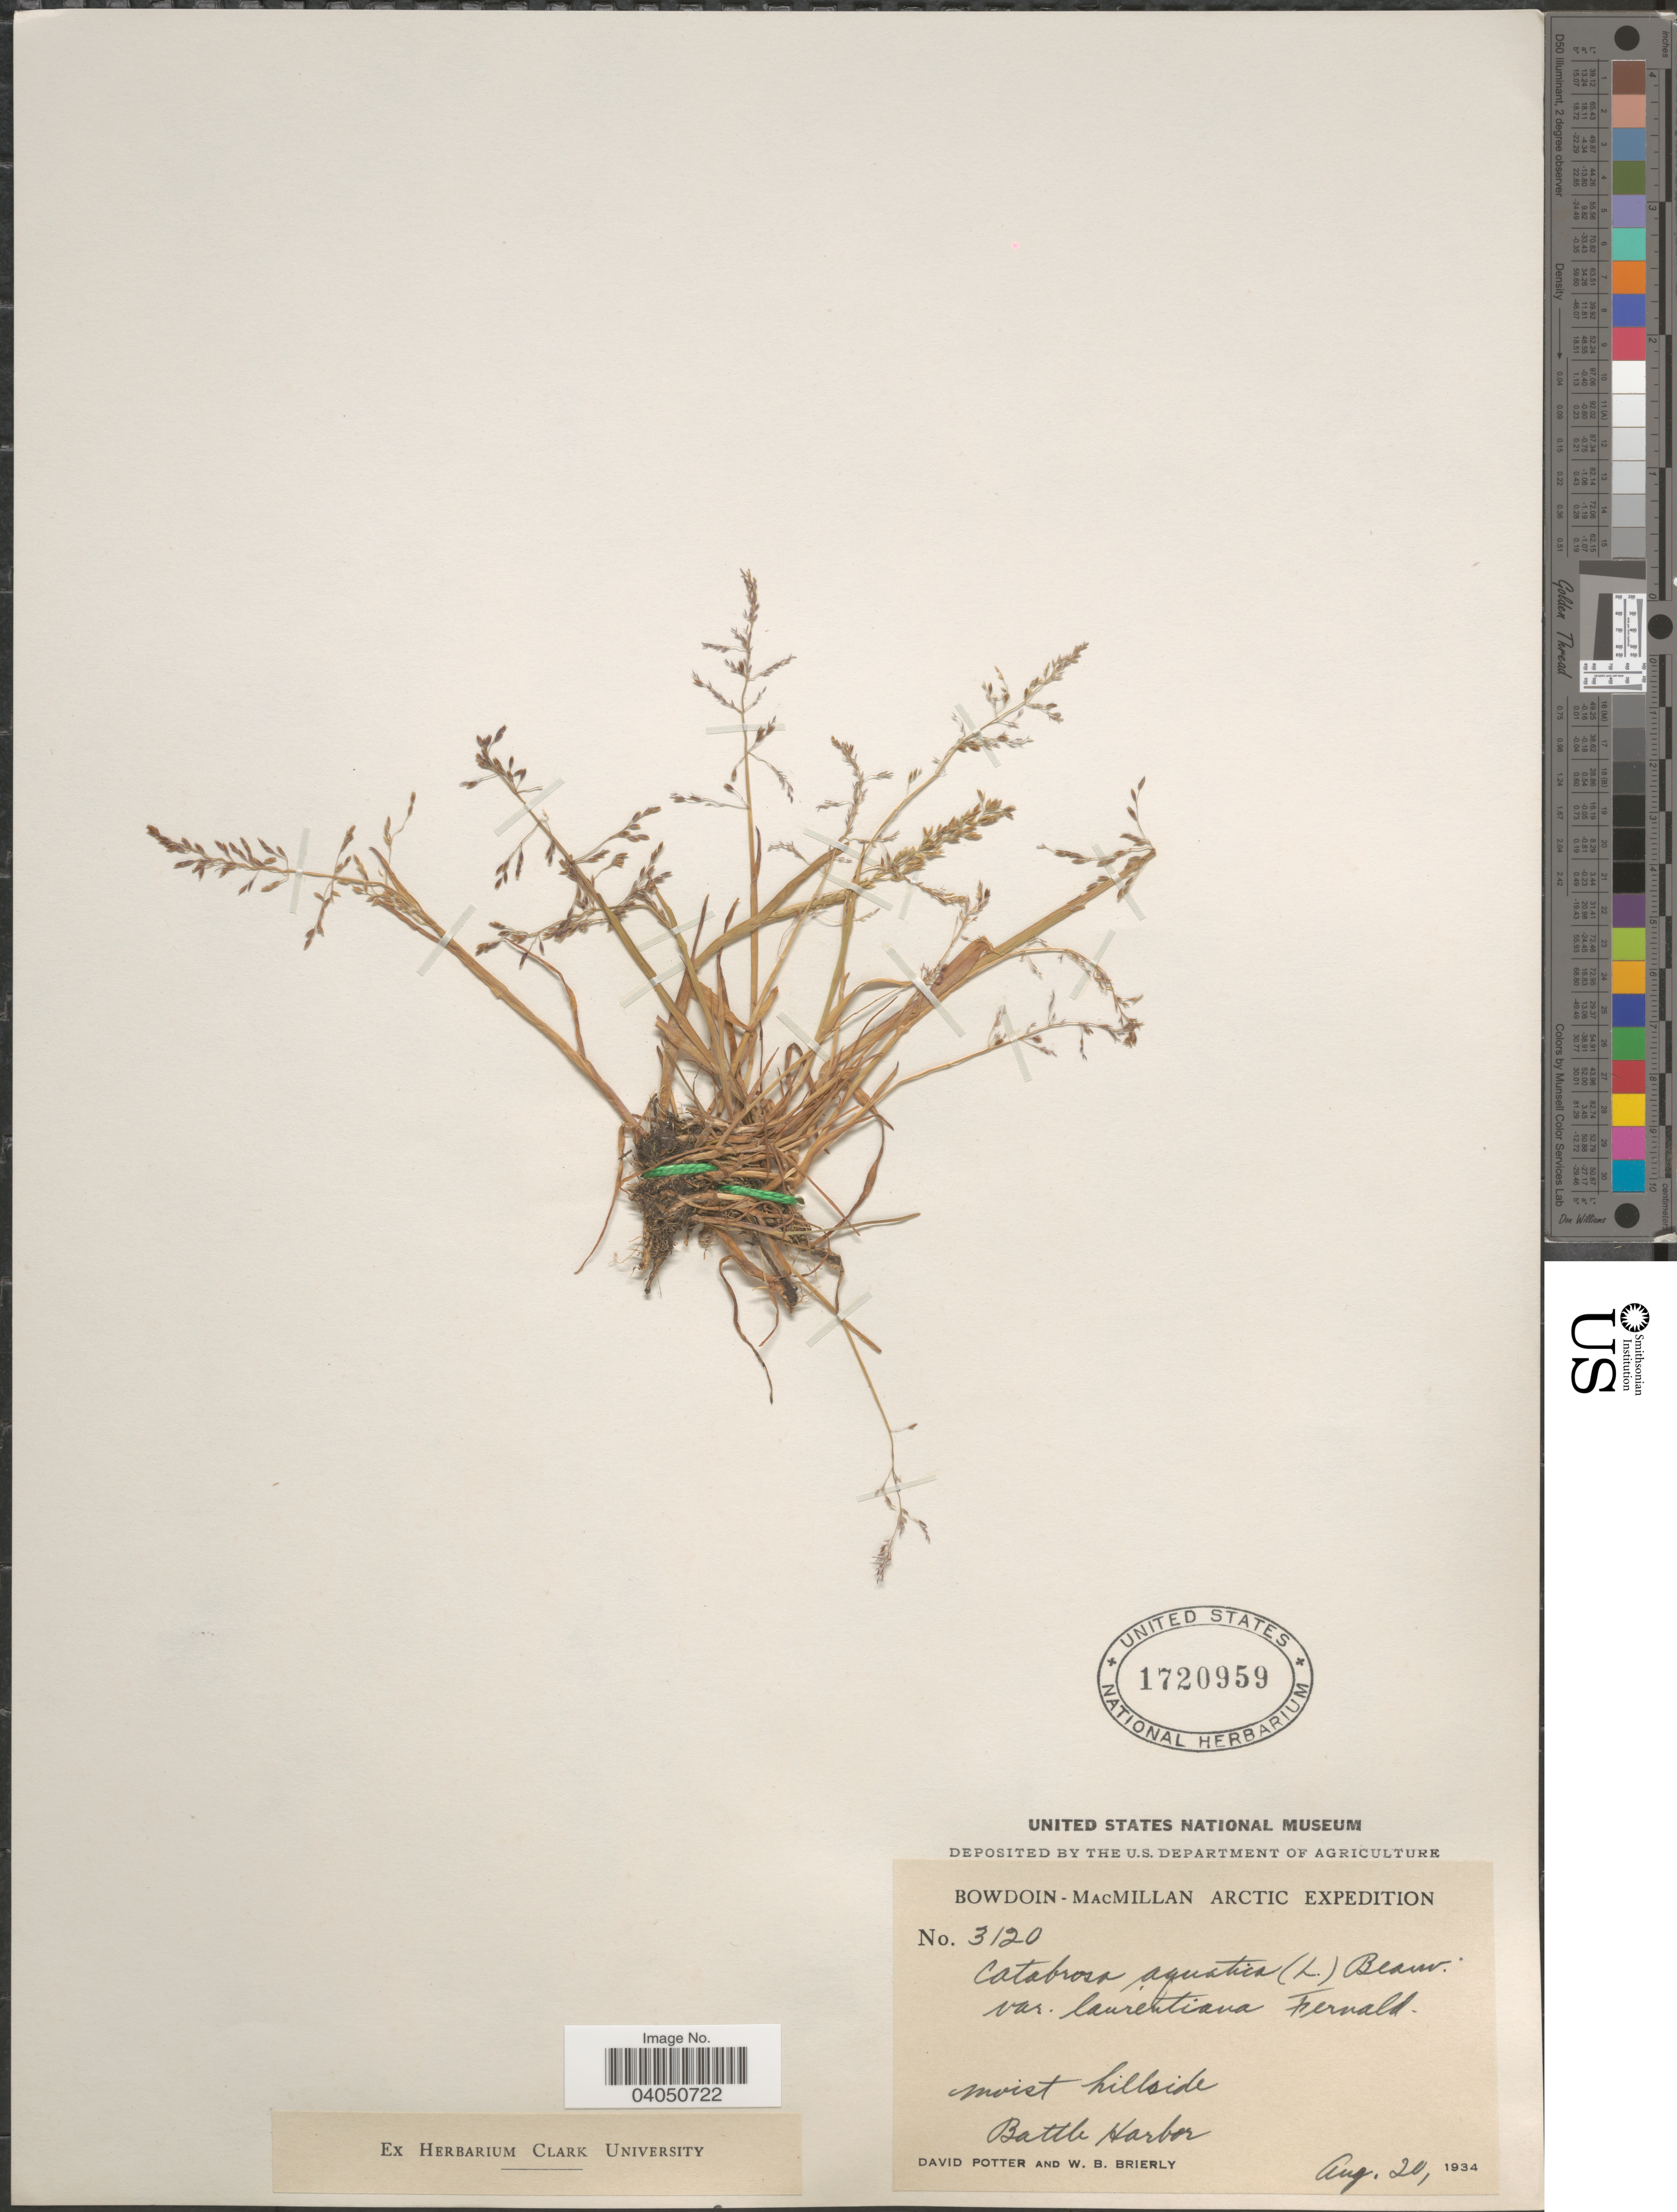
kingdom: Plantae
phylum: Tracheophyta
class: Liliopsida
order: Poales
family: Poaceae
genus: Catabrosa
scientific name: Catabrosa aquatica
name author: (L.) P. Beauv.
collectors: D. Potter & W. Brierly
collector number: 3120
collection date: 1934-08-20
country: Canada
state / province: Newfoundland and Labrador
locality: Battle Harbor.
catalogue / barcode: US 1720959